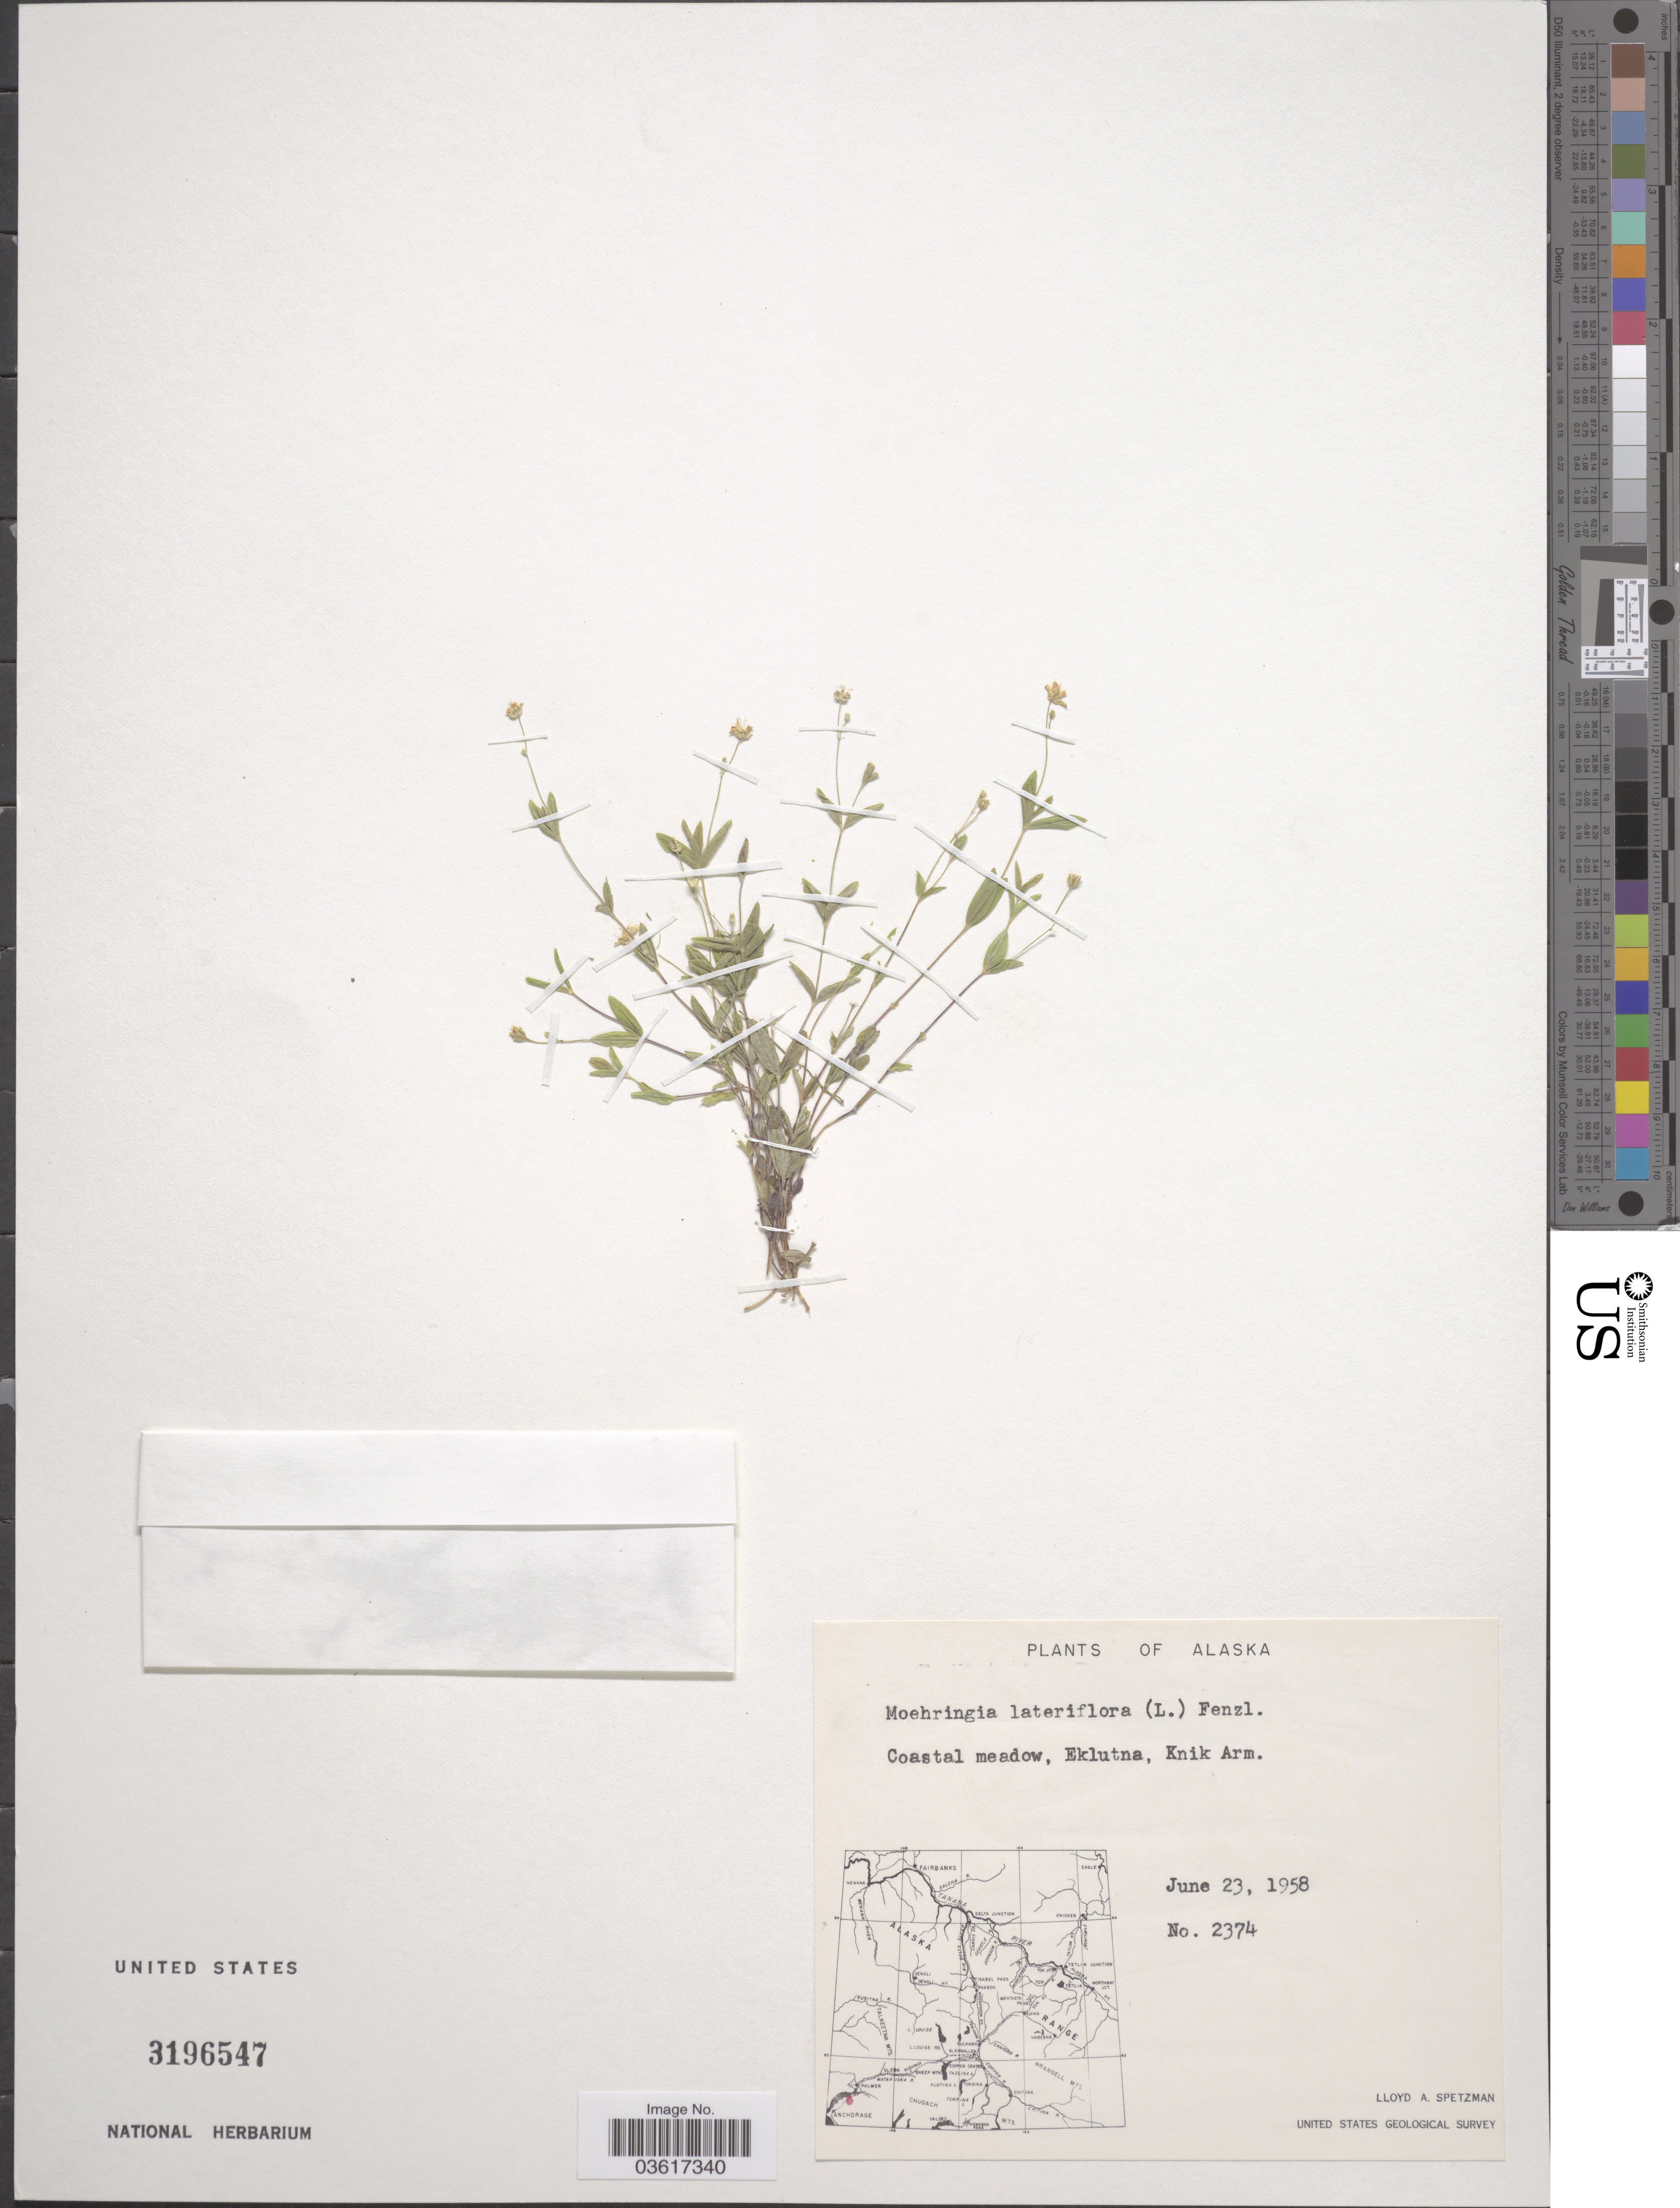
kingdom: Plantae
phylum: Tracheophyta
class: Magnoliopsida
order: Caryophyllales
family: Caryophyllaceae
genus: Moehringia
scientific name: Moehringia lateriflora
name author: (L.) Fenzl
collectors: L. Spetzman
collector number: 2374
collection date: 1958-06-23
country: United States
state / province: Alaska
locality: Coastal meadow, Eklutna, Knik Arm.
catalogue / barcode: US 3196547